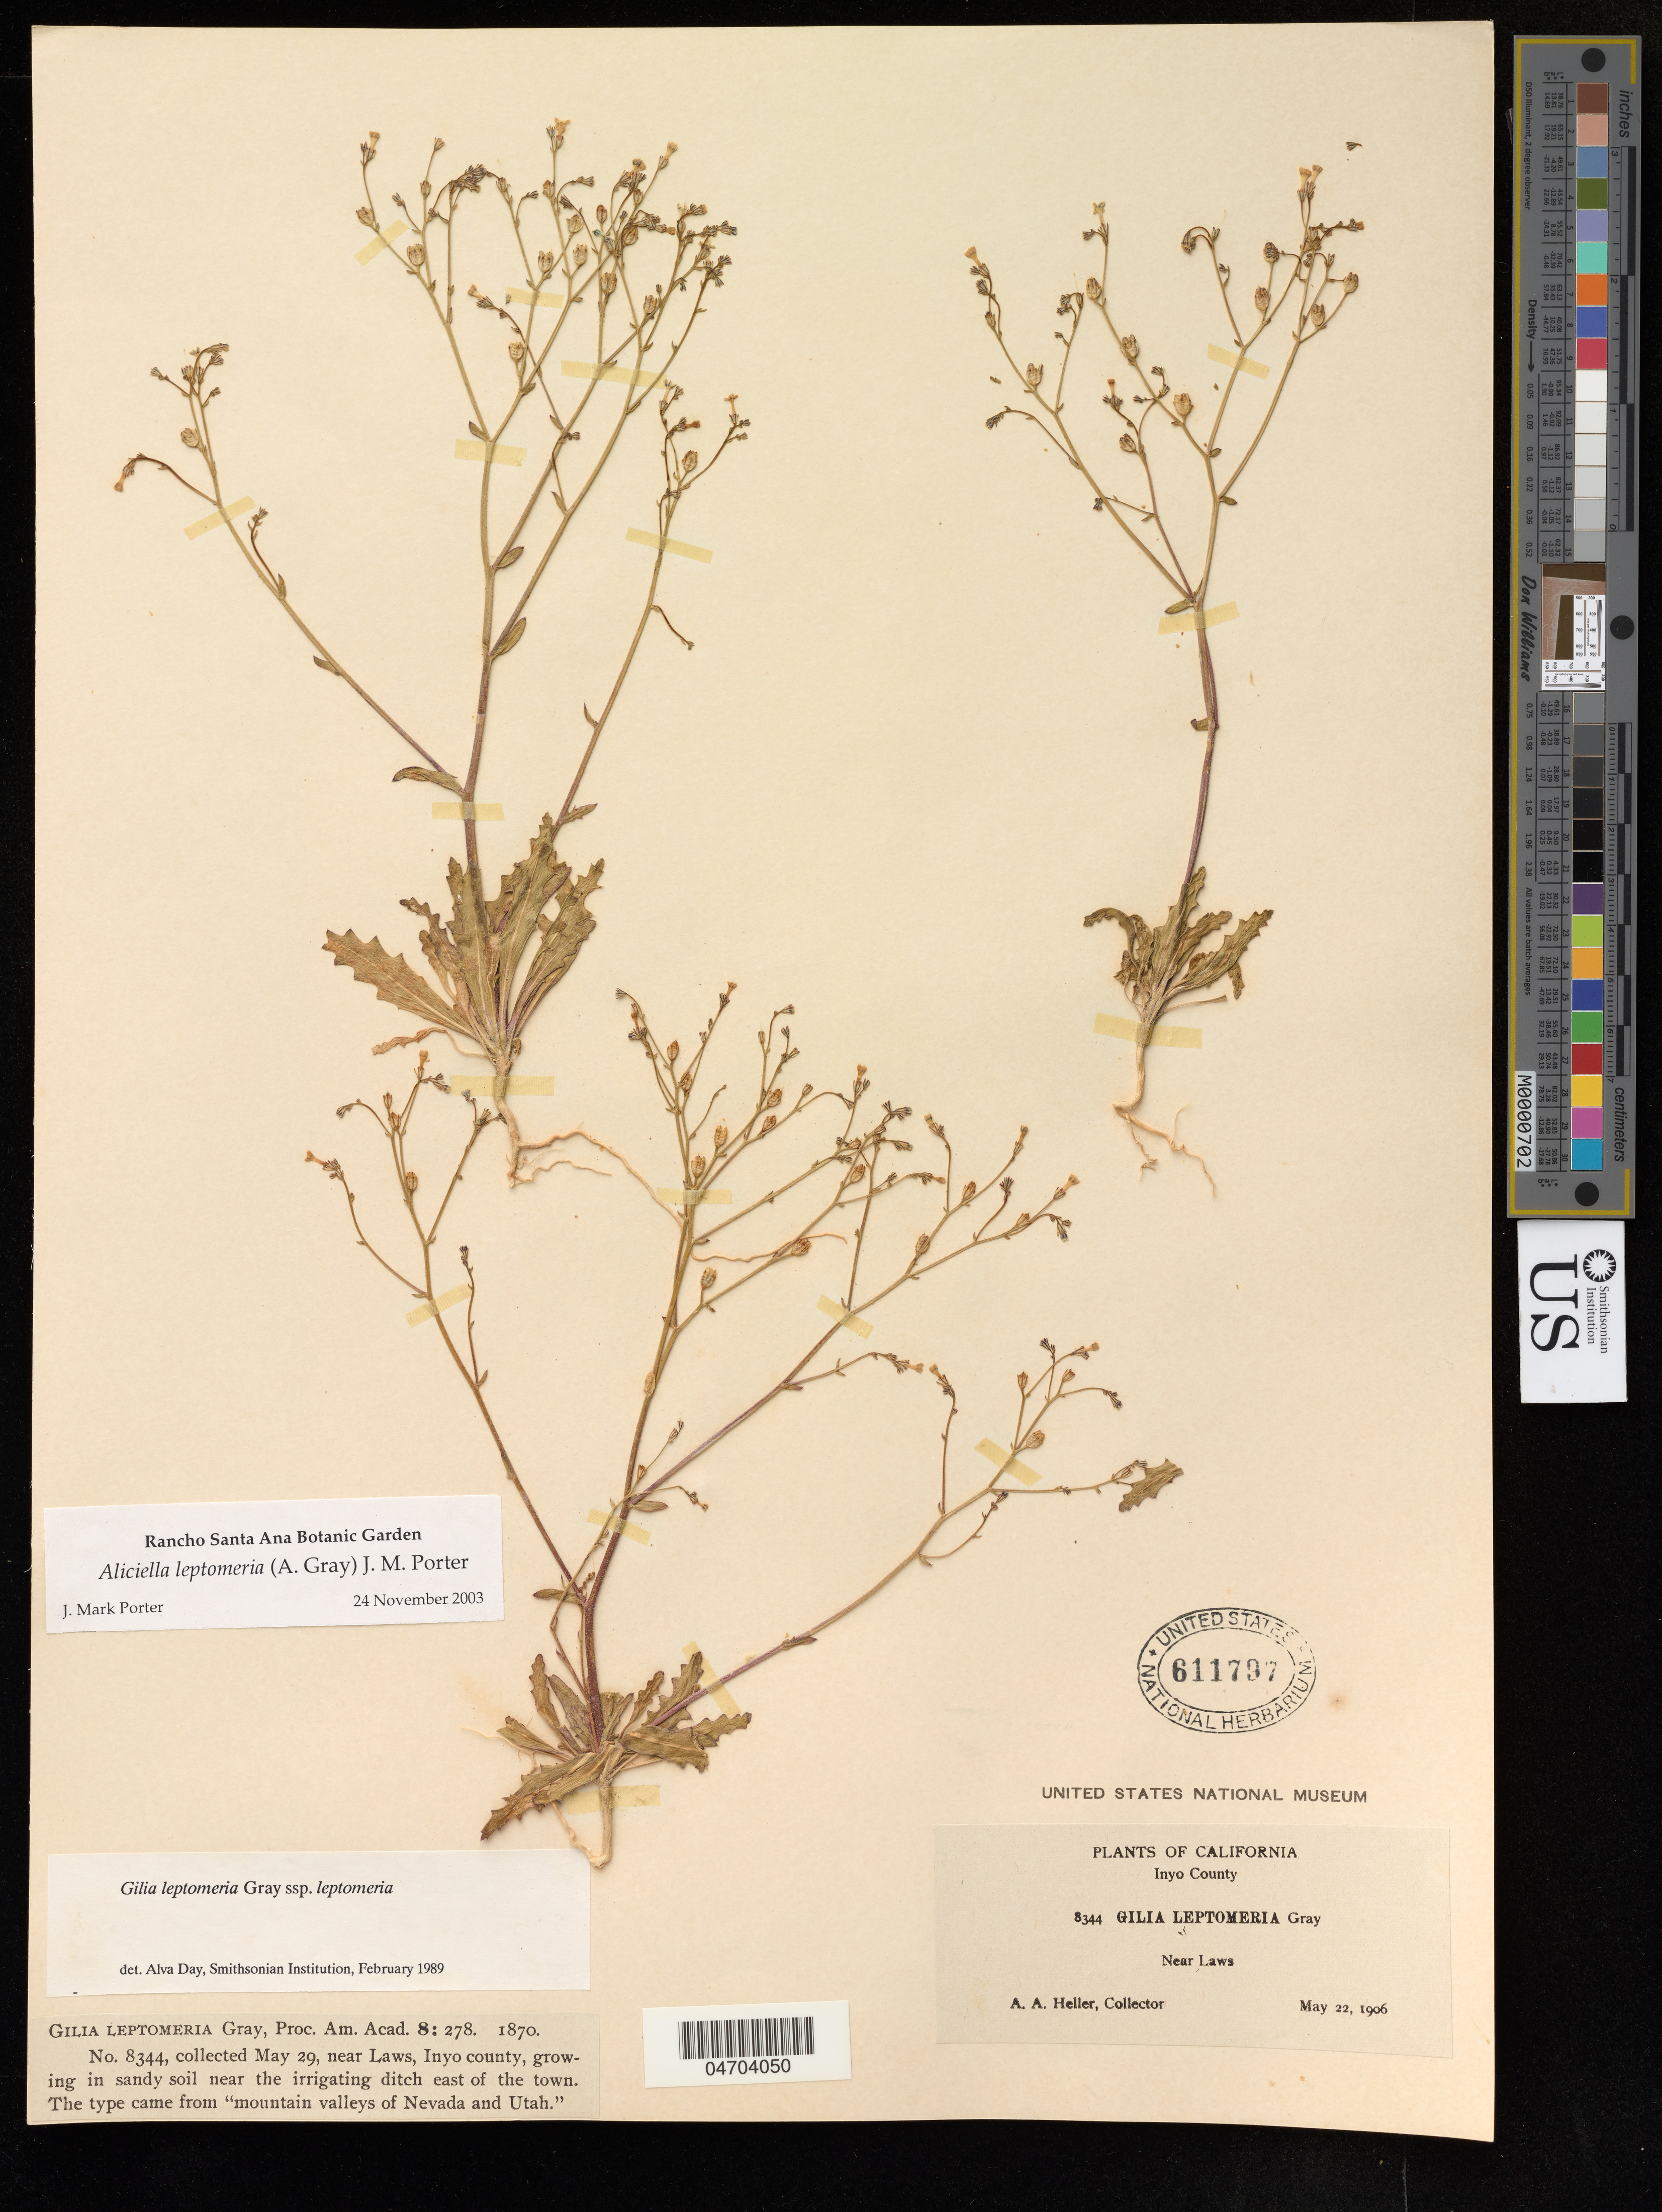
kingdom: Plantae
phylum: Tracheophyta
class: Magnoliopsida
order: Ericales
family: Polemoniaceae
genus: Aliciella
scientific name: Aliciella leptomeria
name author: (A. Gray) J.M. Porter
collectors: A. Heller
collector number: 8344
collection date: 1906-05-22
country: United States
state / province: California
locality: Inyo County, Near Laws.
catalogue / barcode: US 611797